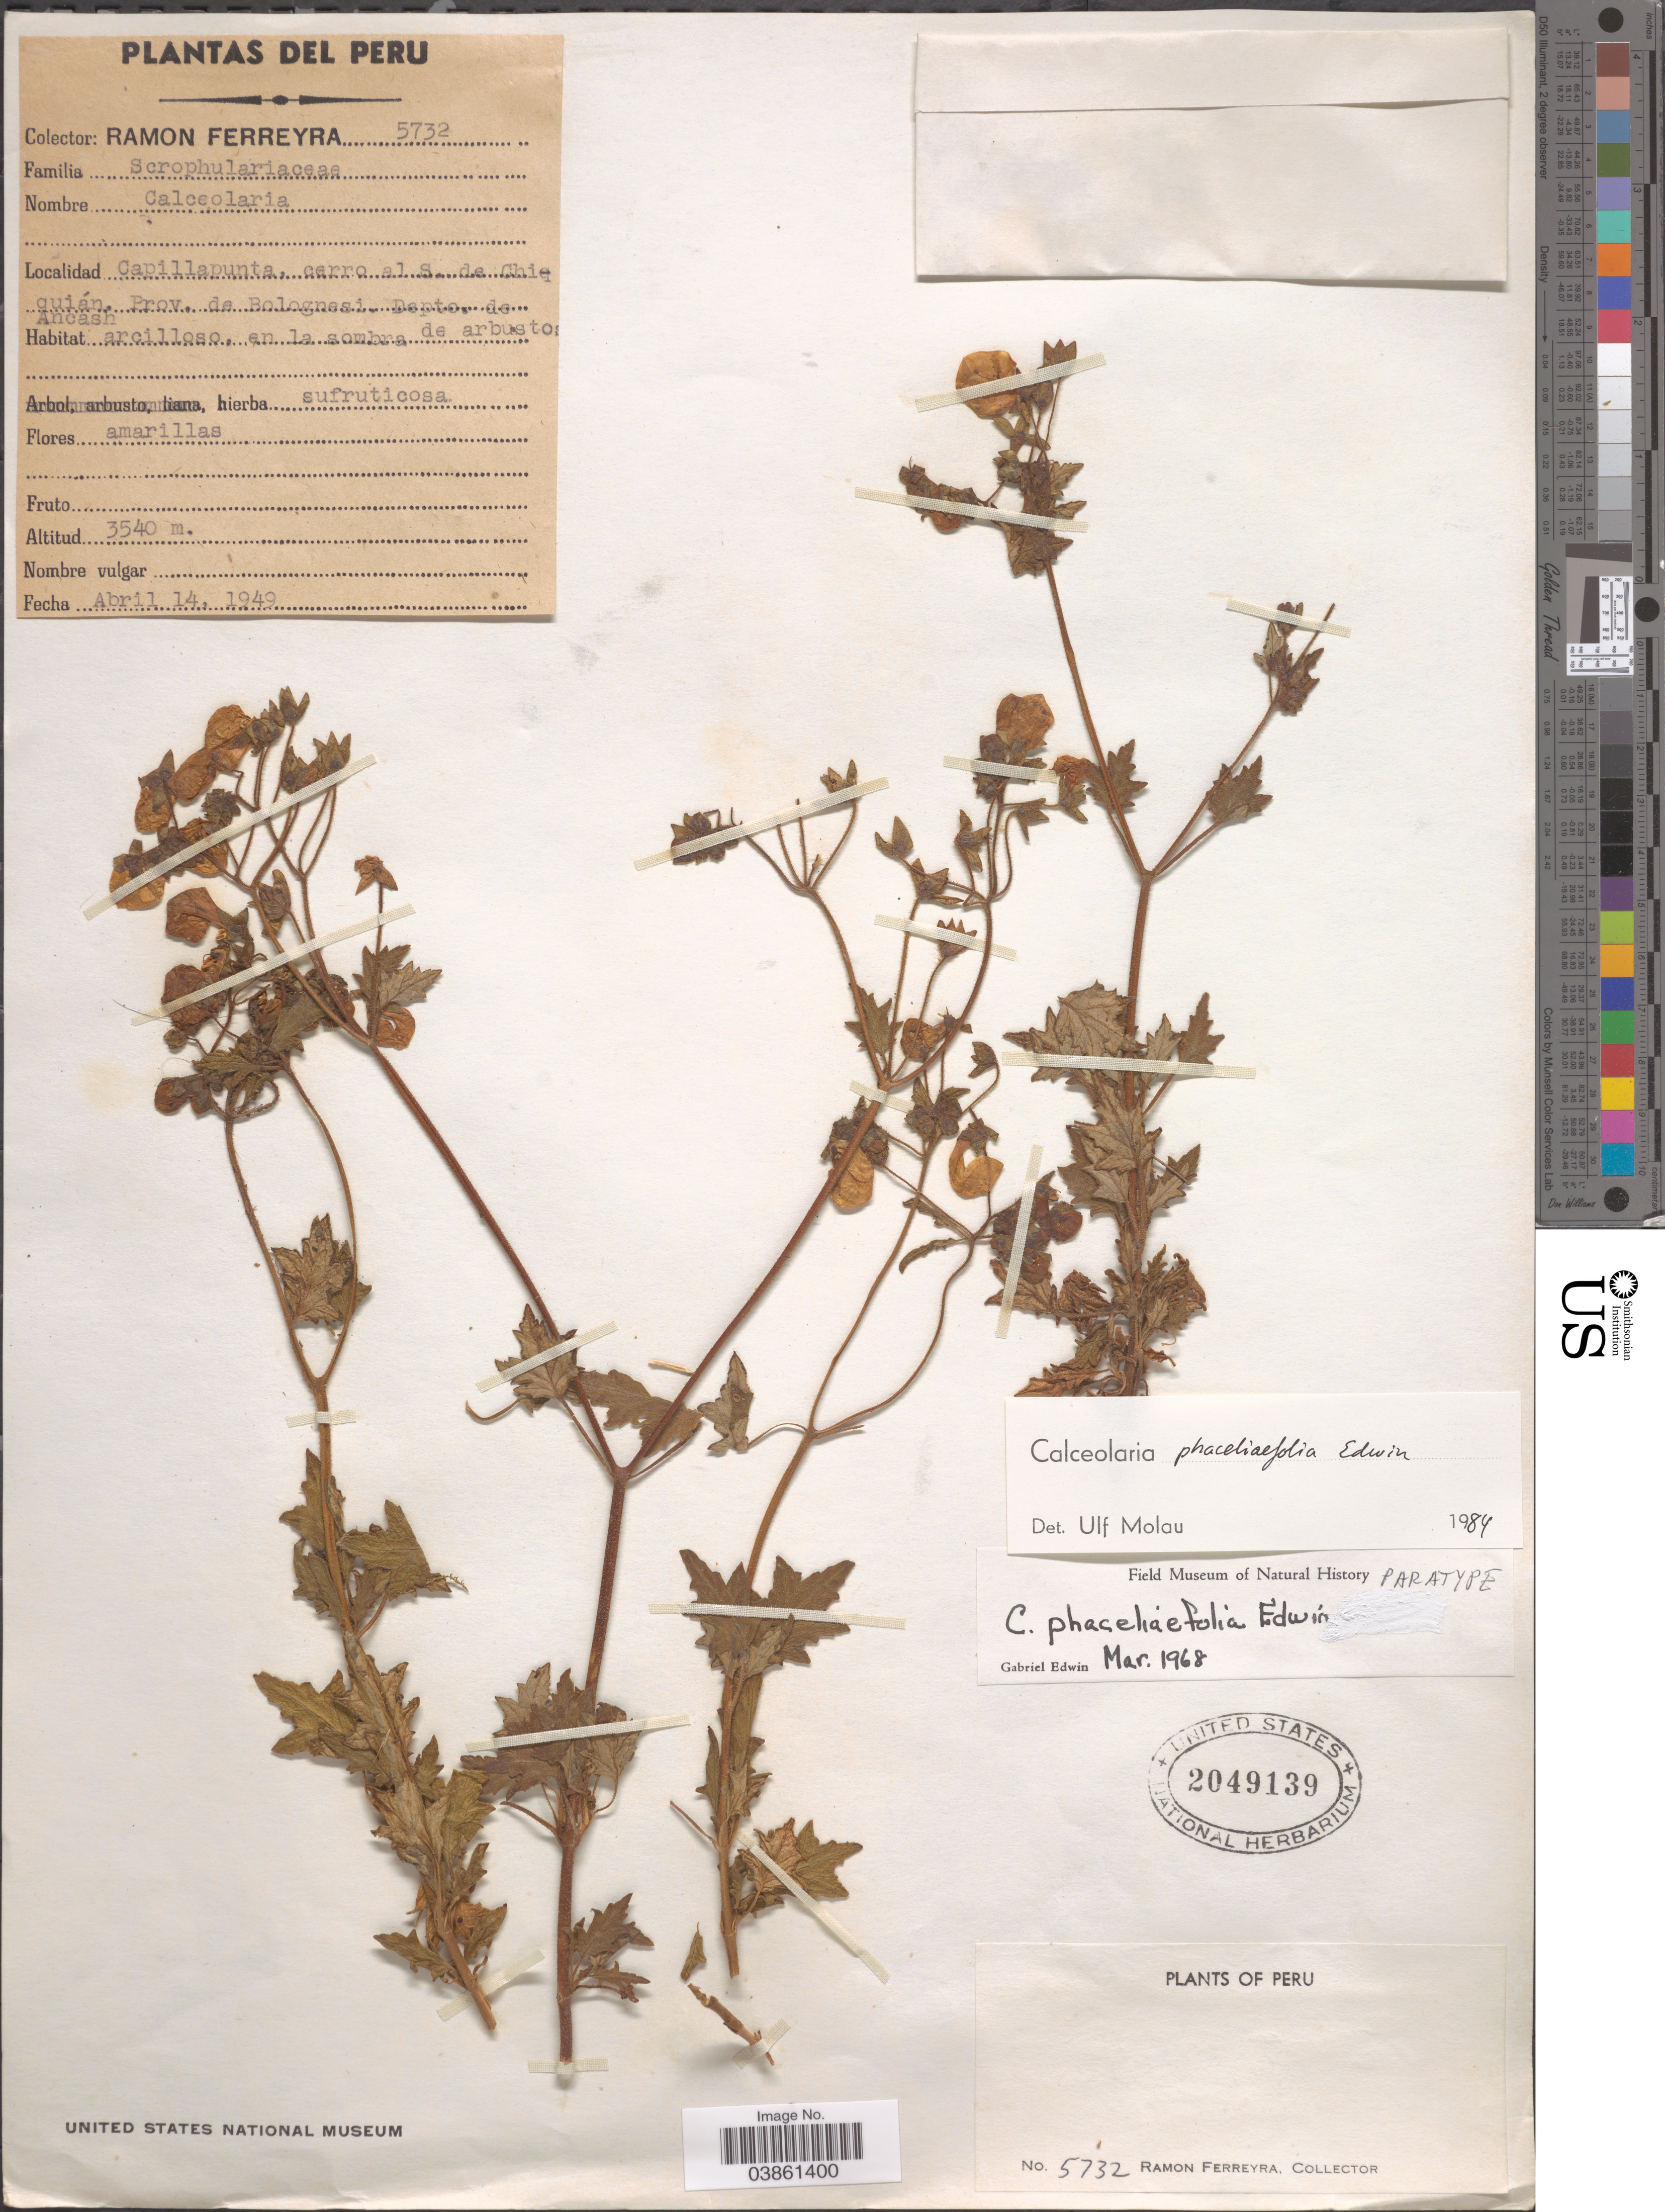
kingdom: Plantae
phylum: Tracheophyta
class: Magnoliopsida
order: Lamiales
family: Calceolariaceae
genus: Calceolaria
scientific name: Calceolaria phaceliaefolia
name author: Edwin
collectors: R. A. Ferreyra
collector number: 5732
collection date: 1949-04-14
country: Peru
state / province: Ancash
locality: Capillapunta, cerro al S. de Chiquián. Prov. de Bolognesi. Depto. de Ancash.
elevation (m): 3540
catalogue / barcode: US 2049139